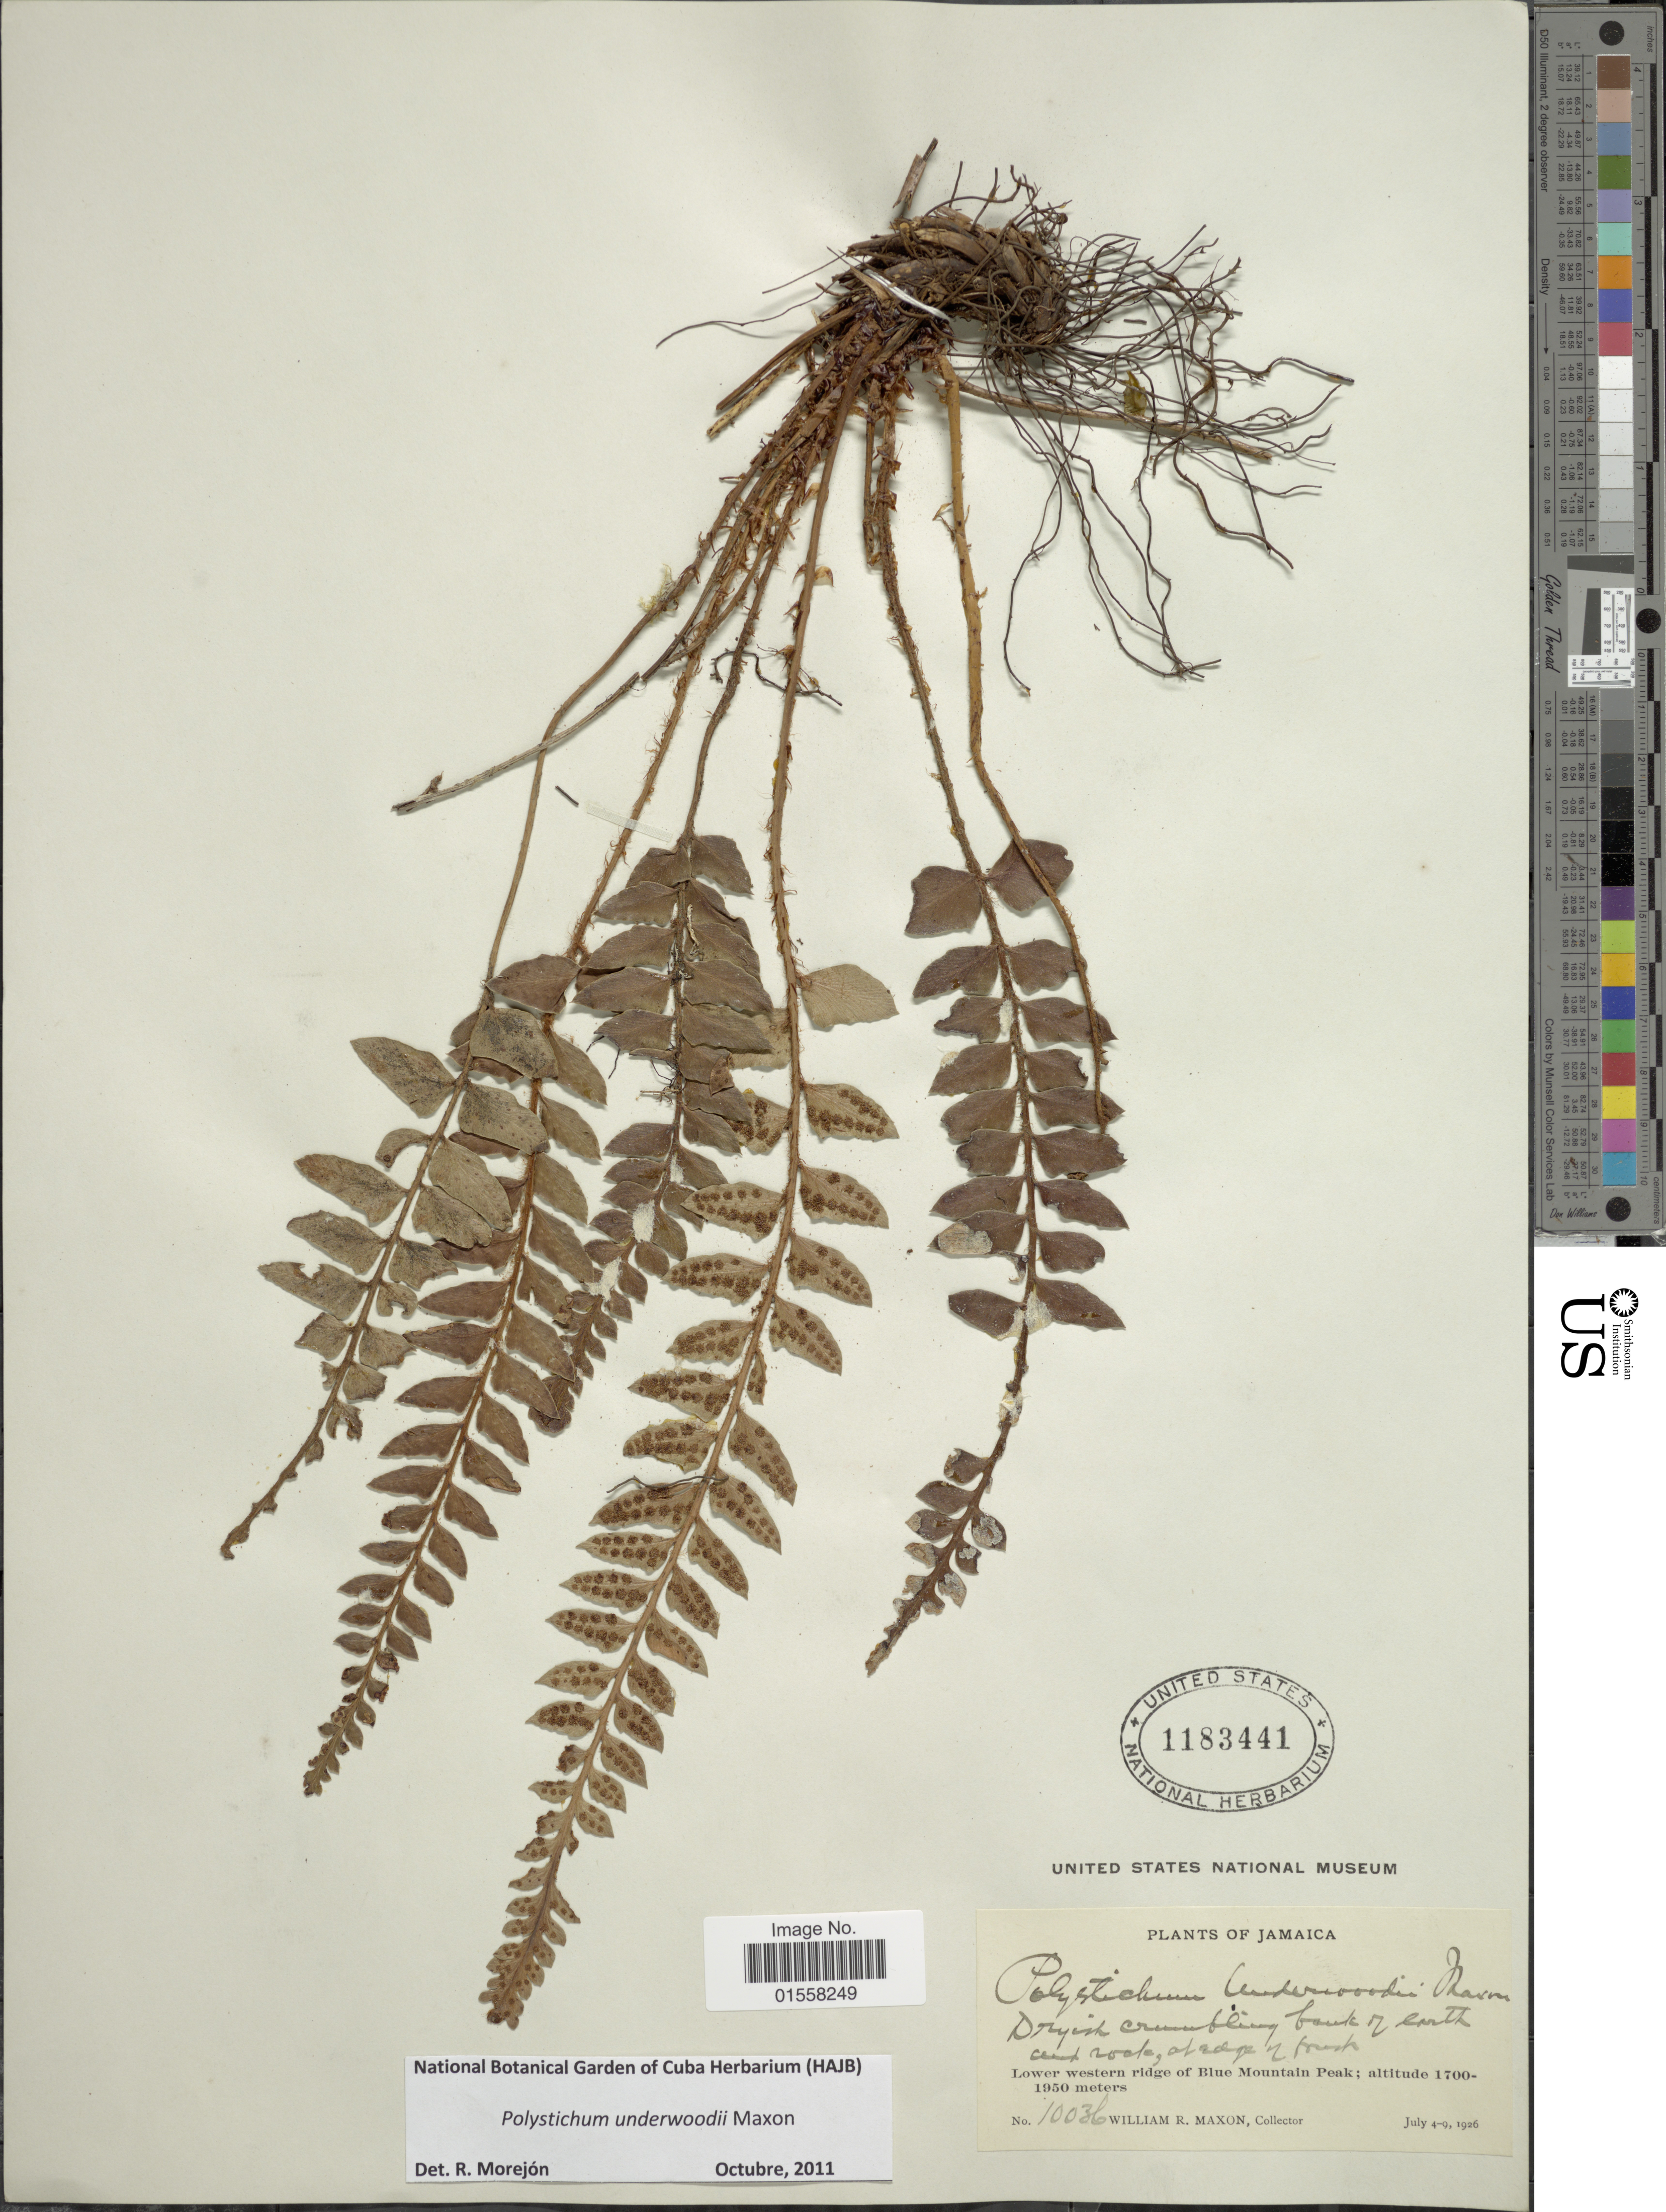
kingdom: Plantae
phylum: Tracheophyta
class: Polypodiopsida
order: Polypodiales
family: Dryopteridaceae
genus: Polystichum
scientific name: Polystichum underwoodii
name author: Maxon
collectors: W. R. Maxon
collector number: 10036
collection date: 1926-07-04/1926-07-09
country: Jamaica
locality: Lower western ridge of Blue Mountain Peak.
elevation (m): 1700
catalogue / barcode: US 1183441